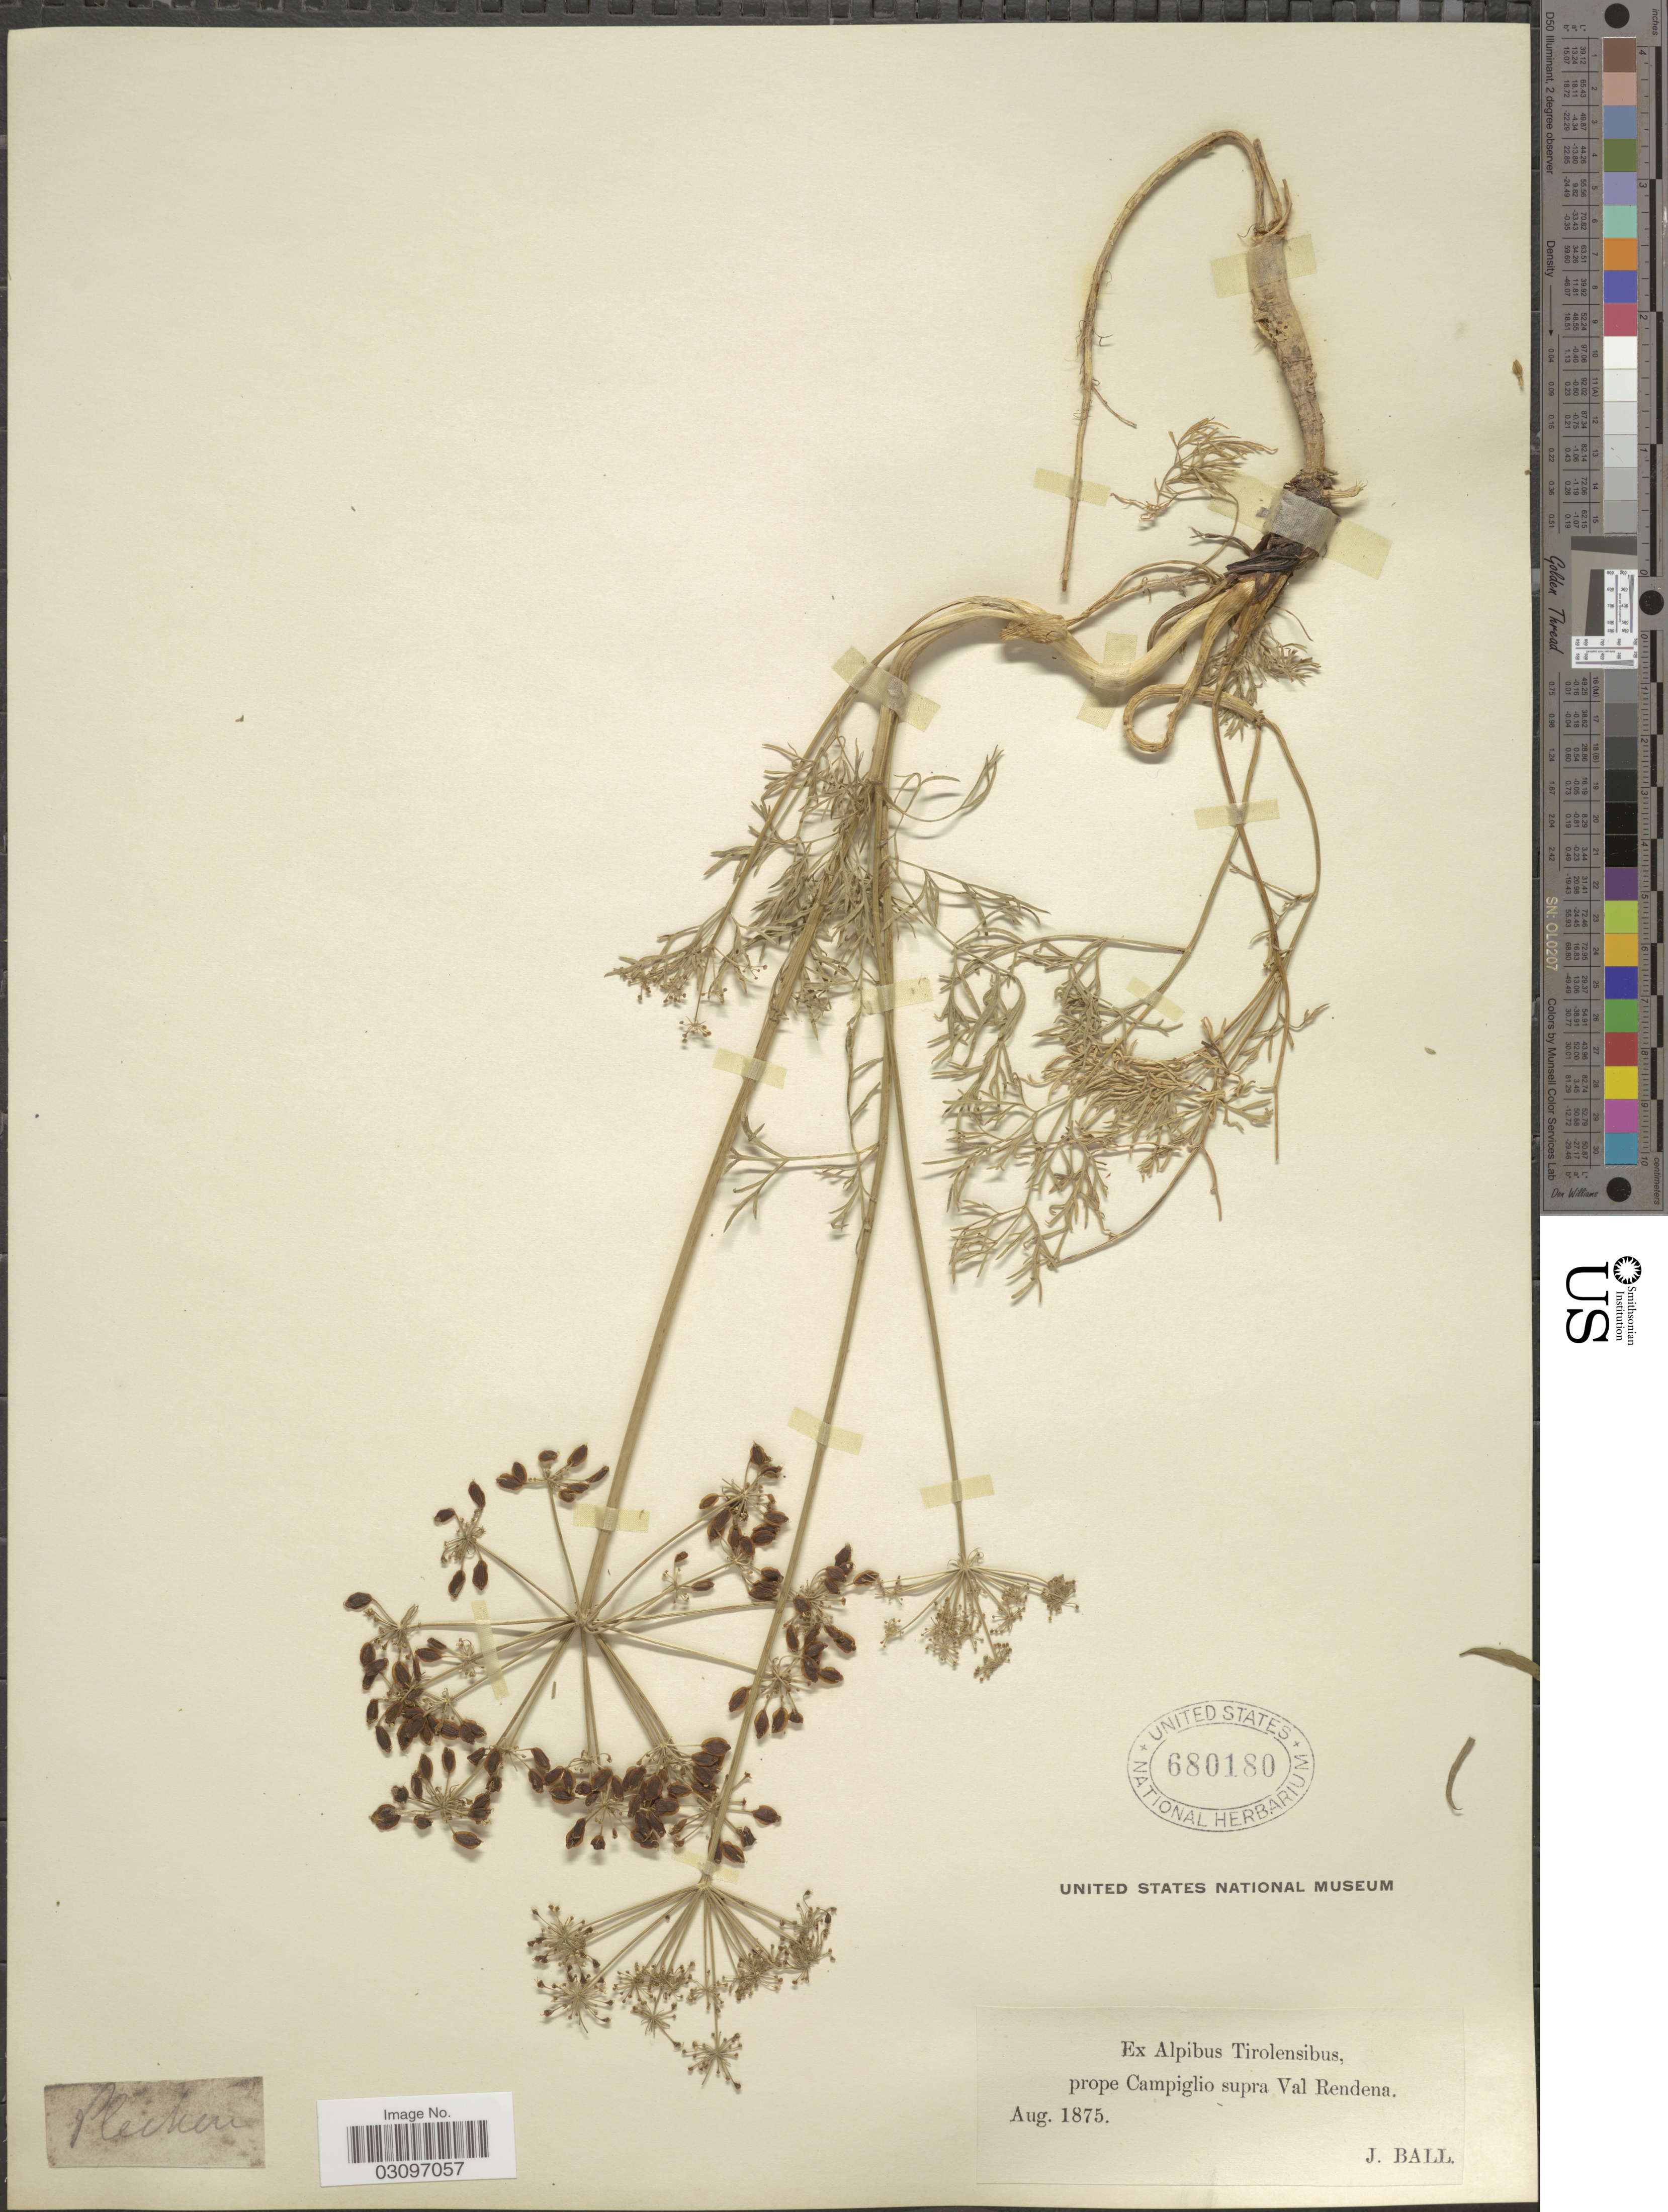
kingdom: Plantae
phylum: Tracheophyta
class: Magnoliopsida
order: Apiales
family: Apiaceae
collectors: J. Ball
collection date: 1875-08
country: Italy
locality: Ex Alpibus Tirolensibus, prope Campiglio supra Val Rendena.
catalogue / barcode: US 680180